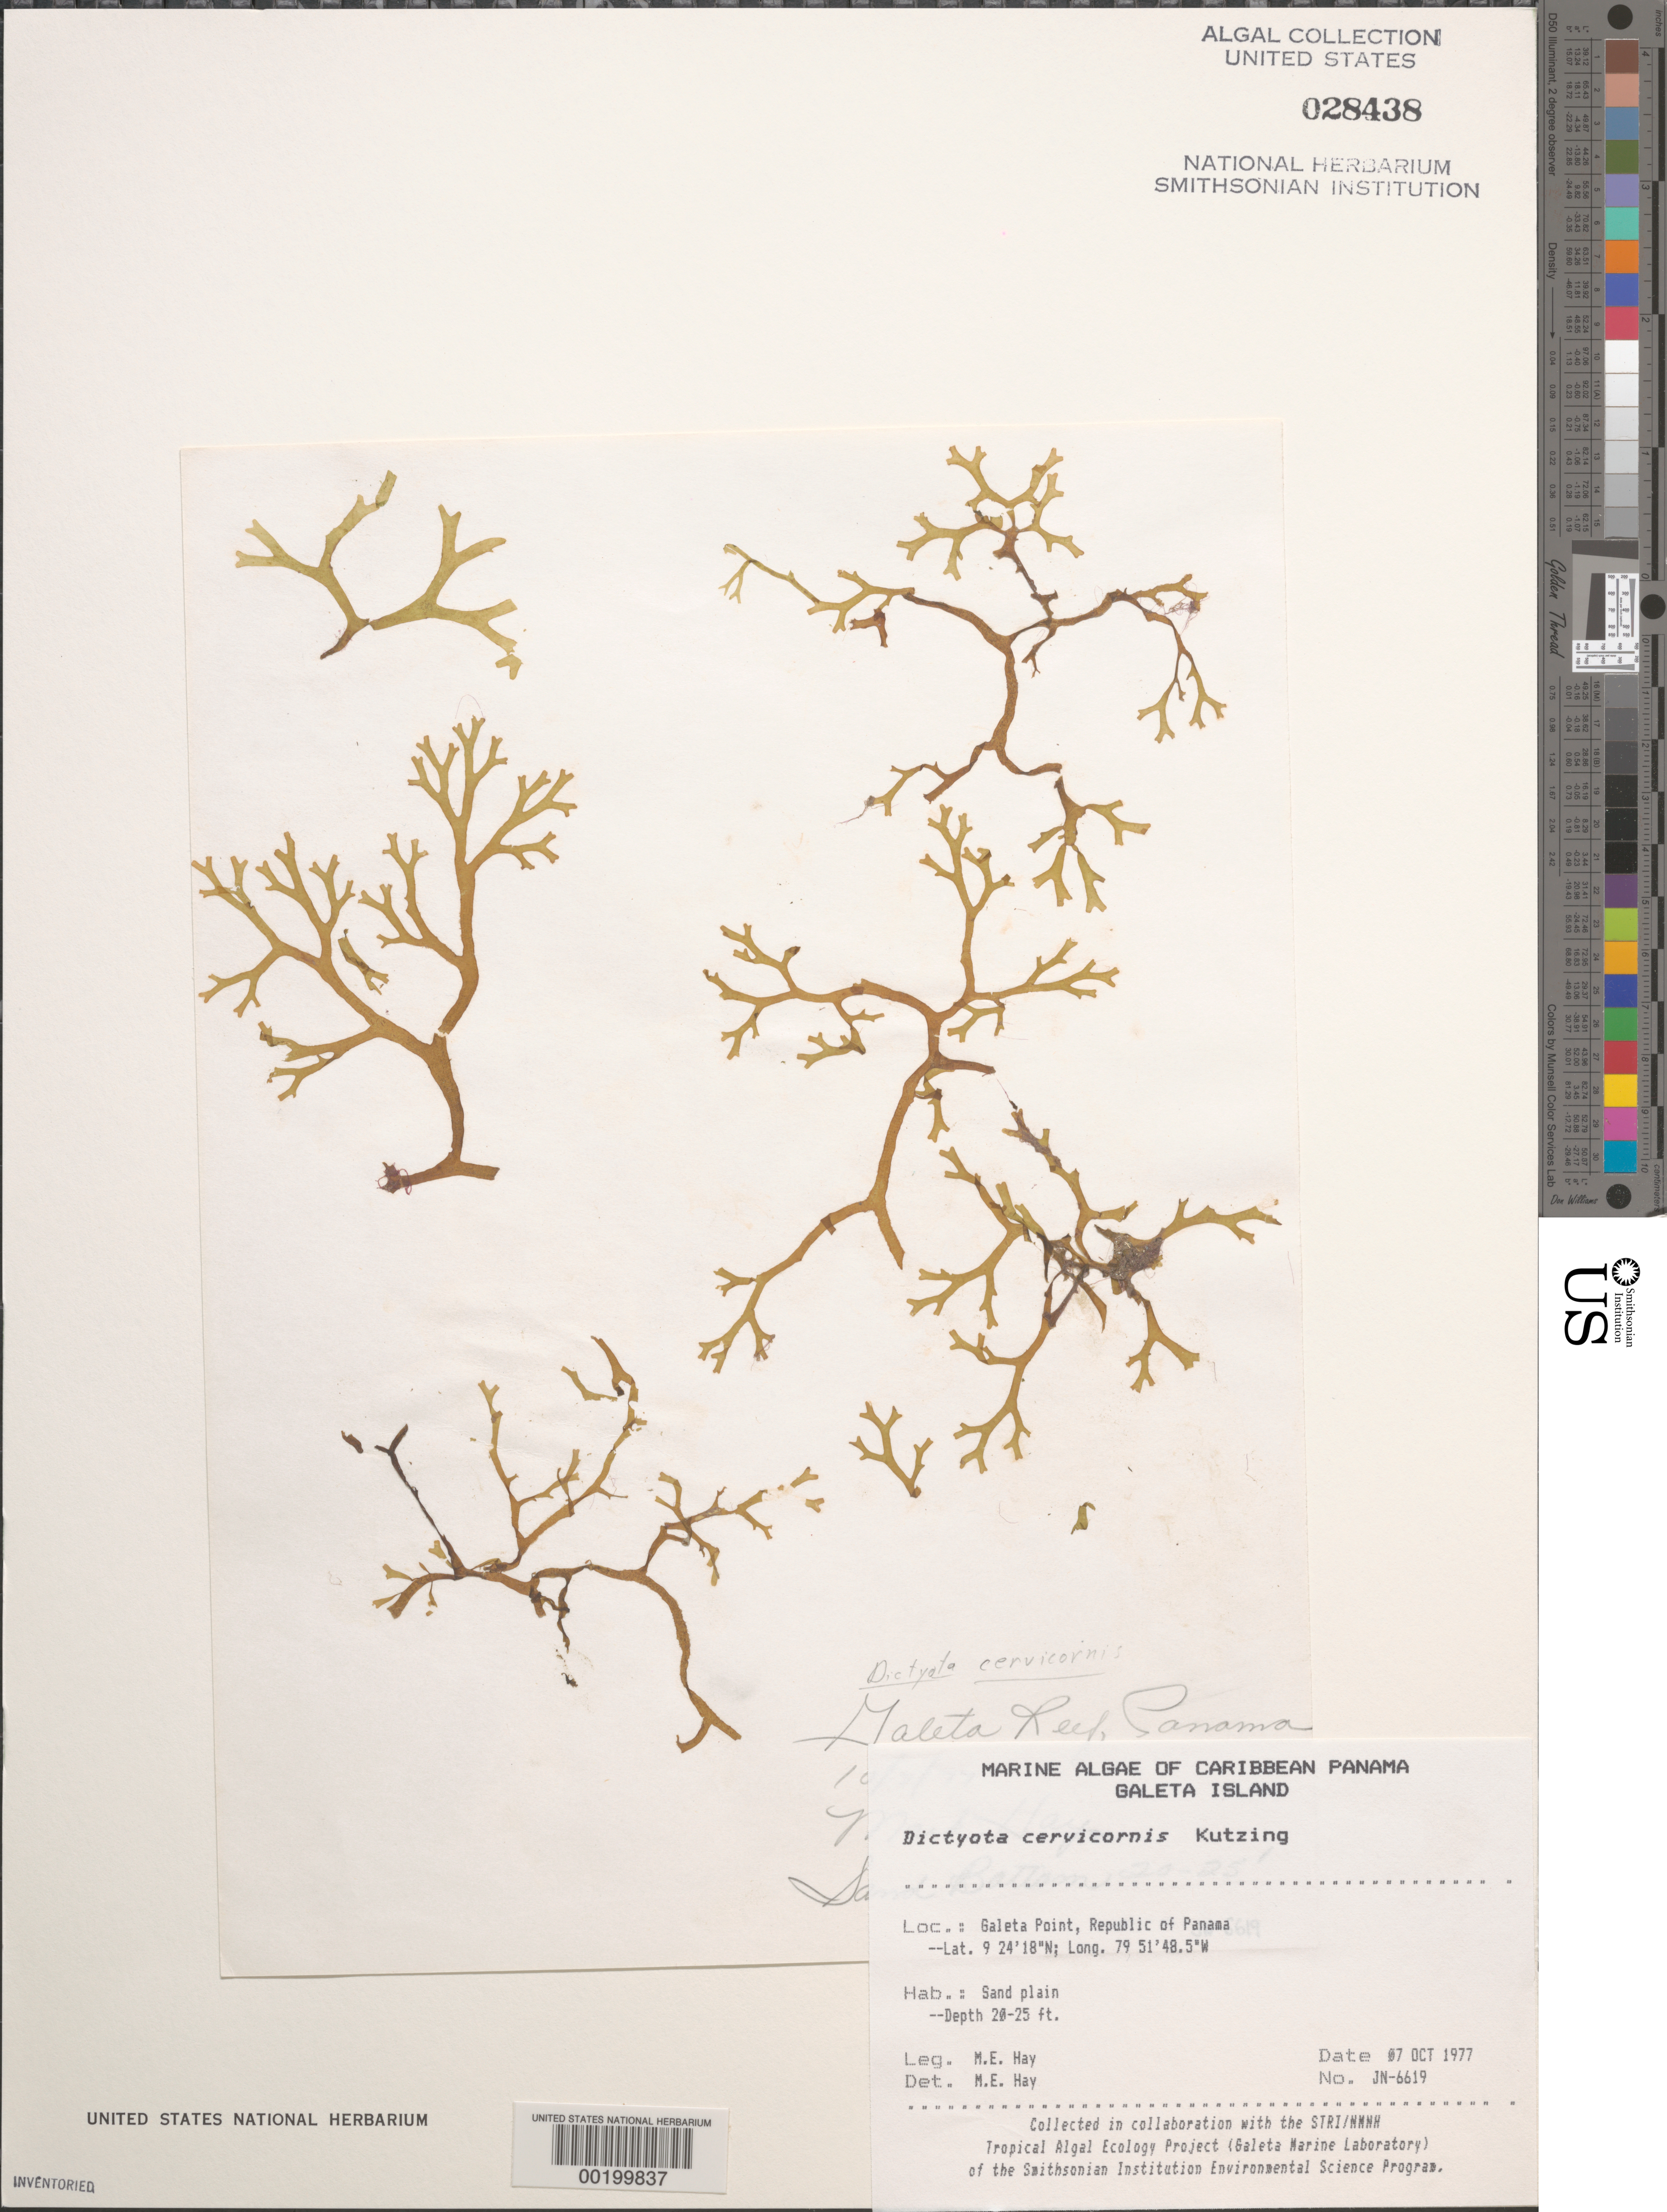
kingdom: Chromista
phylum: Ochrophyta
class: Phaeophyceae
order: Dictyotales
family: Dictyotaceae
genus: Dictyota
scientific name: Dictyota cervicornis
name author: Kütz.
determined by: Hay, M. E.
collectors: M. E. Hay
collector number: JN-6619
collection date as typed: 07 Oct 1977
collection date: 1977-10-07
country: Panama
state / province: Colón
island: Galeta Island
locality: Galeta Point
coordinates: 9 24' 18" N, 79 51' 48.5" W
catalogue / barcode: US 28438